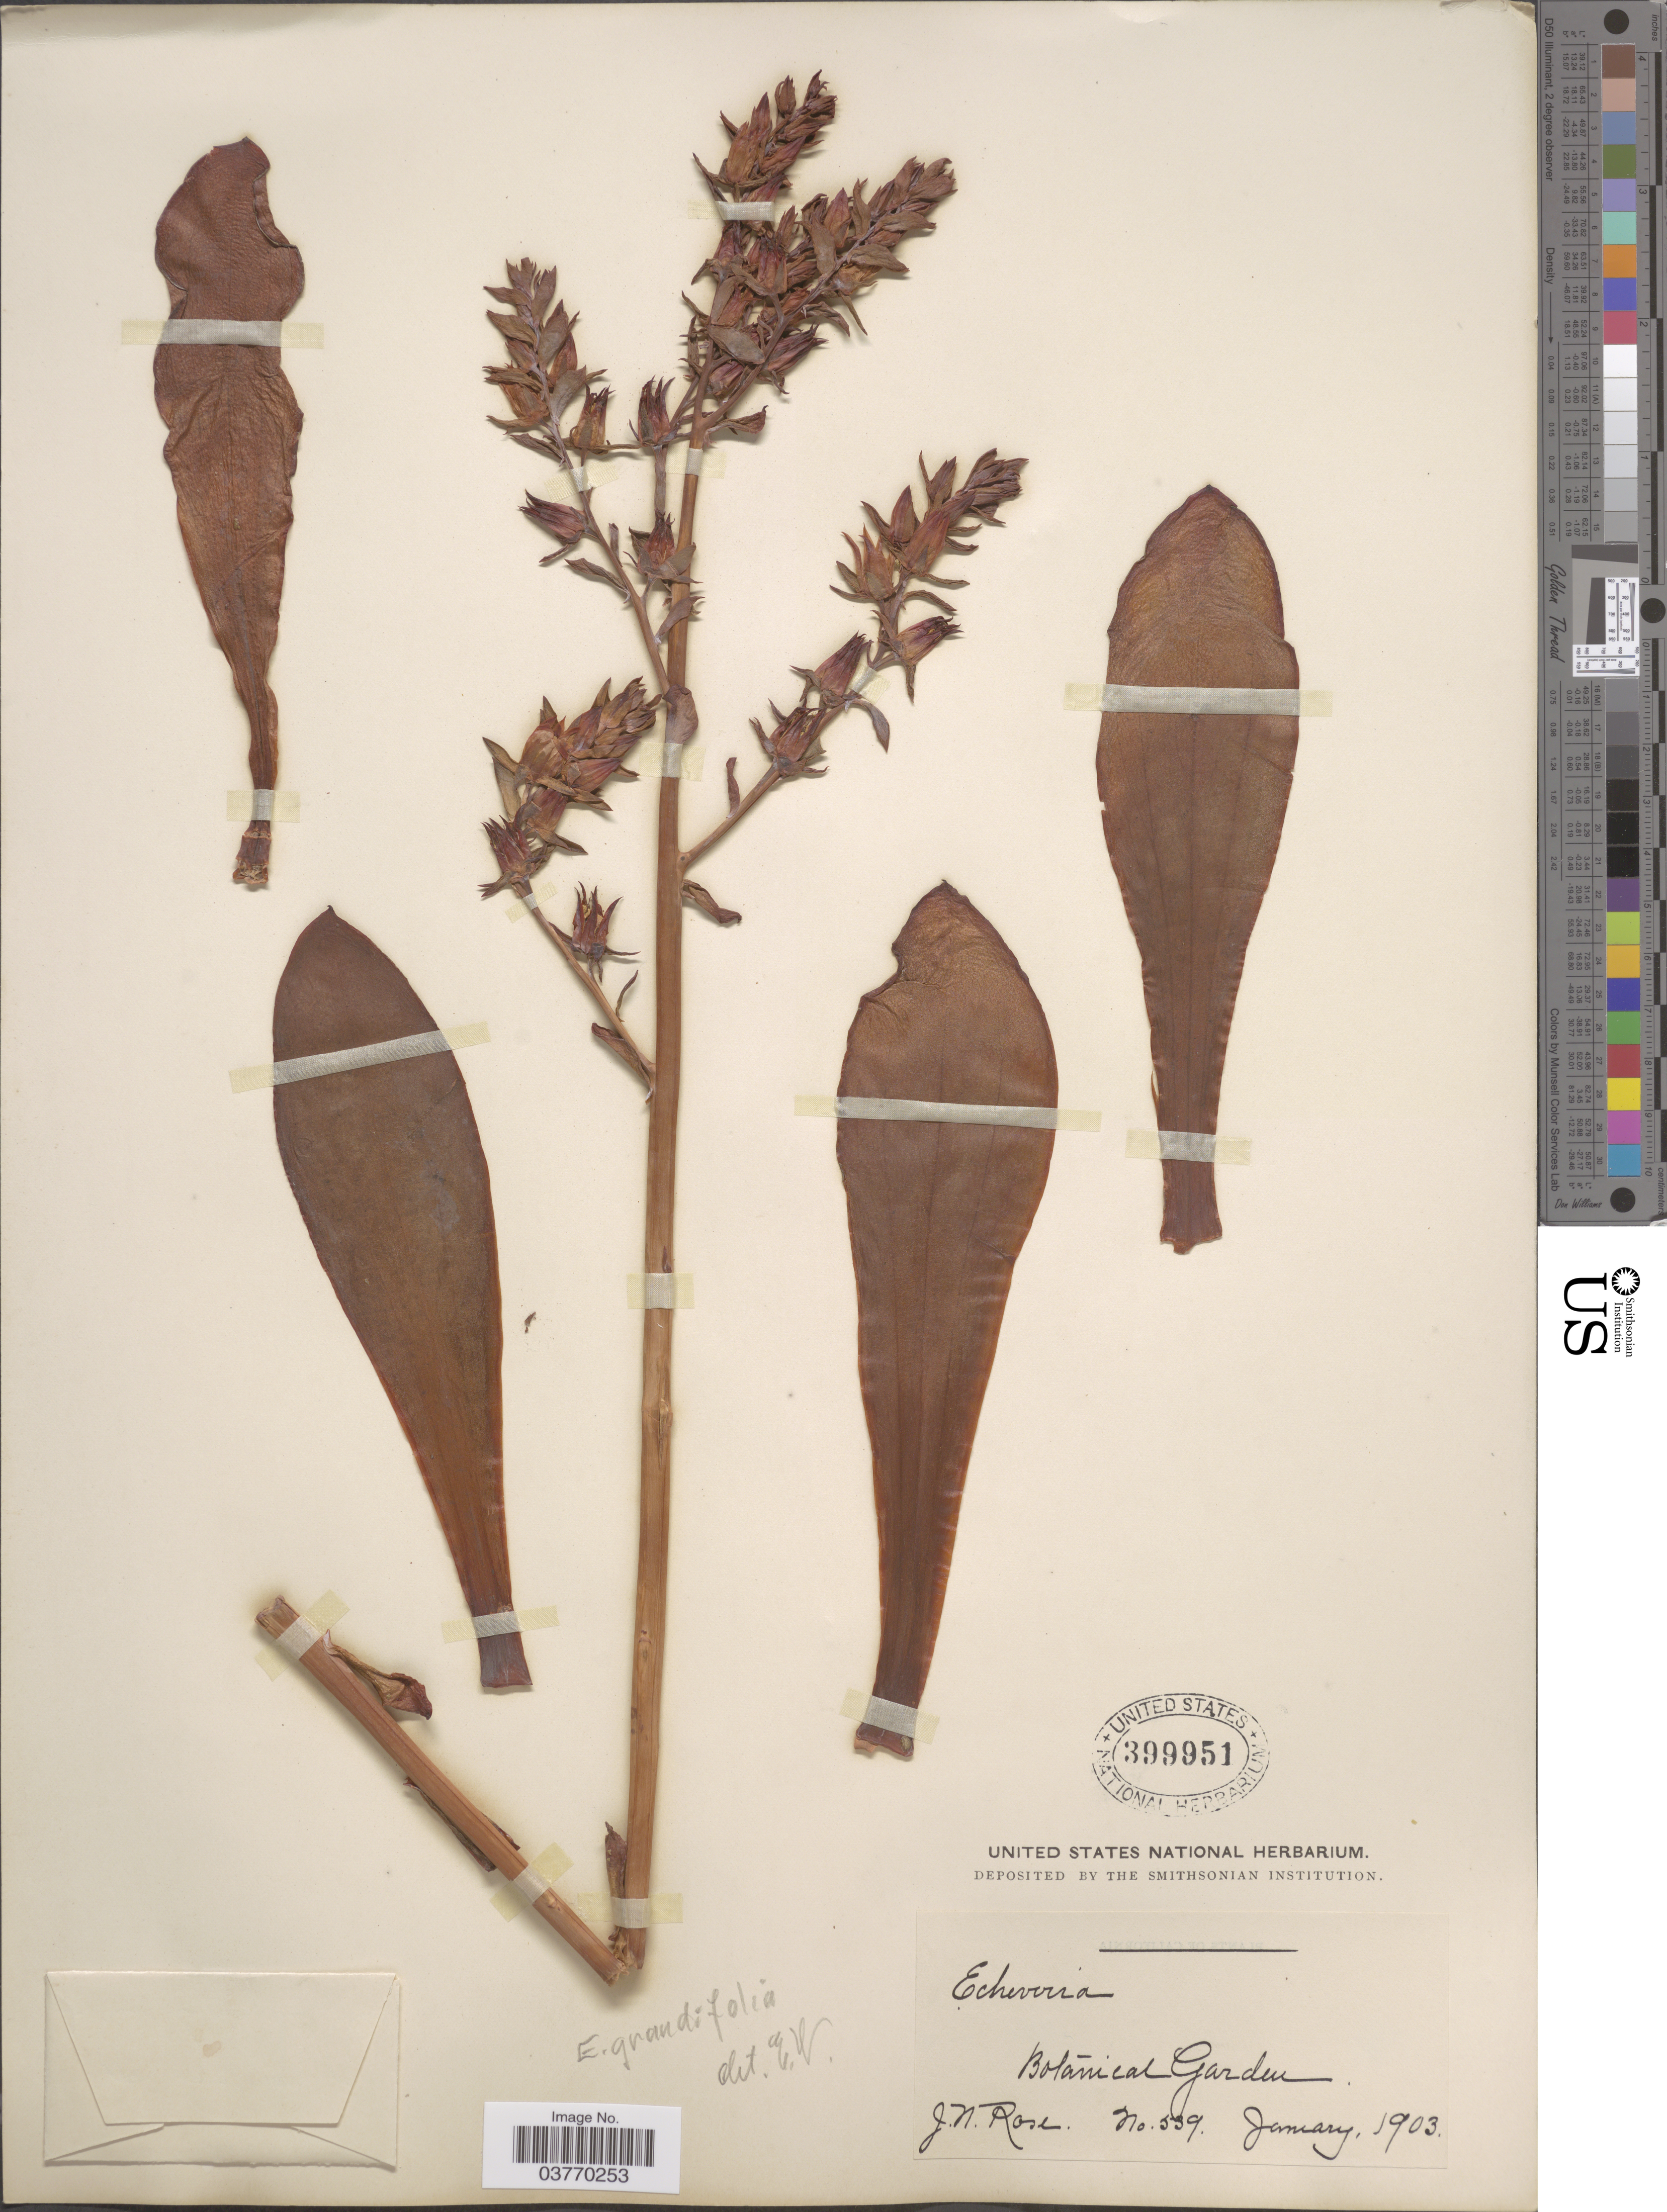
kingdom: Plantae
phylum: Tracheophyta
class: Magnoliopsida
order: Saxifragales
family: Crassulaceae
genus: Echeveria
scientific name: Echeveria grandifolia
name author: Haw.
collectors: J. N. Rose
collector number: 539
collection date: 1903-01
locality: Botanical Garden.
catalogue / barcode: US 399951